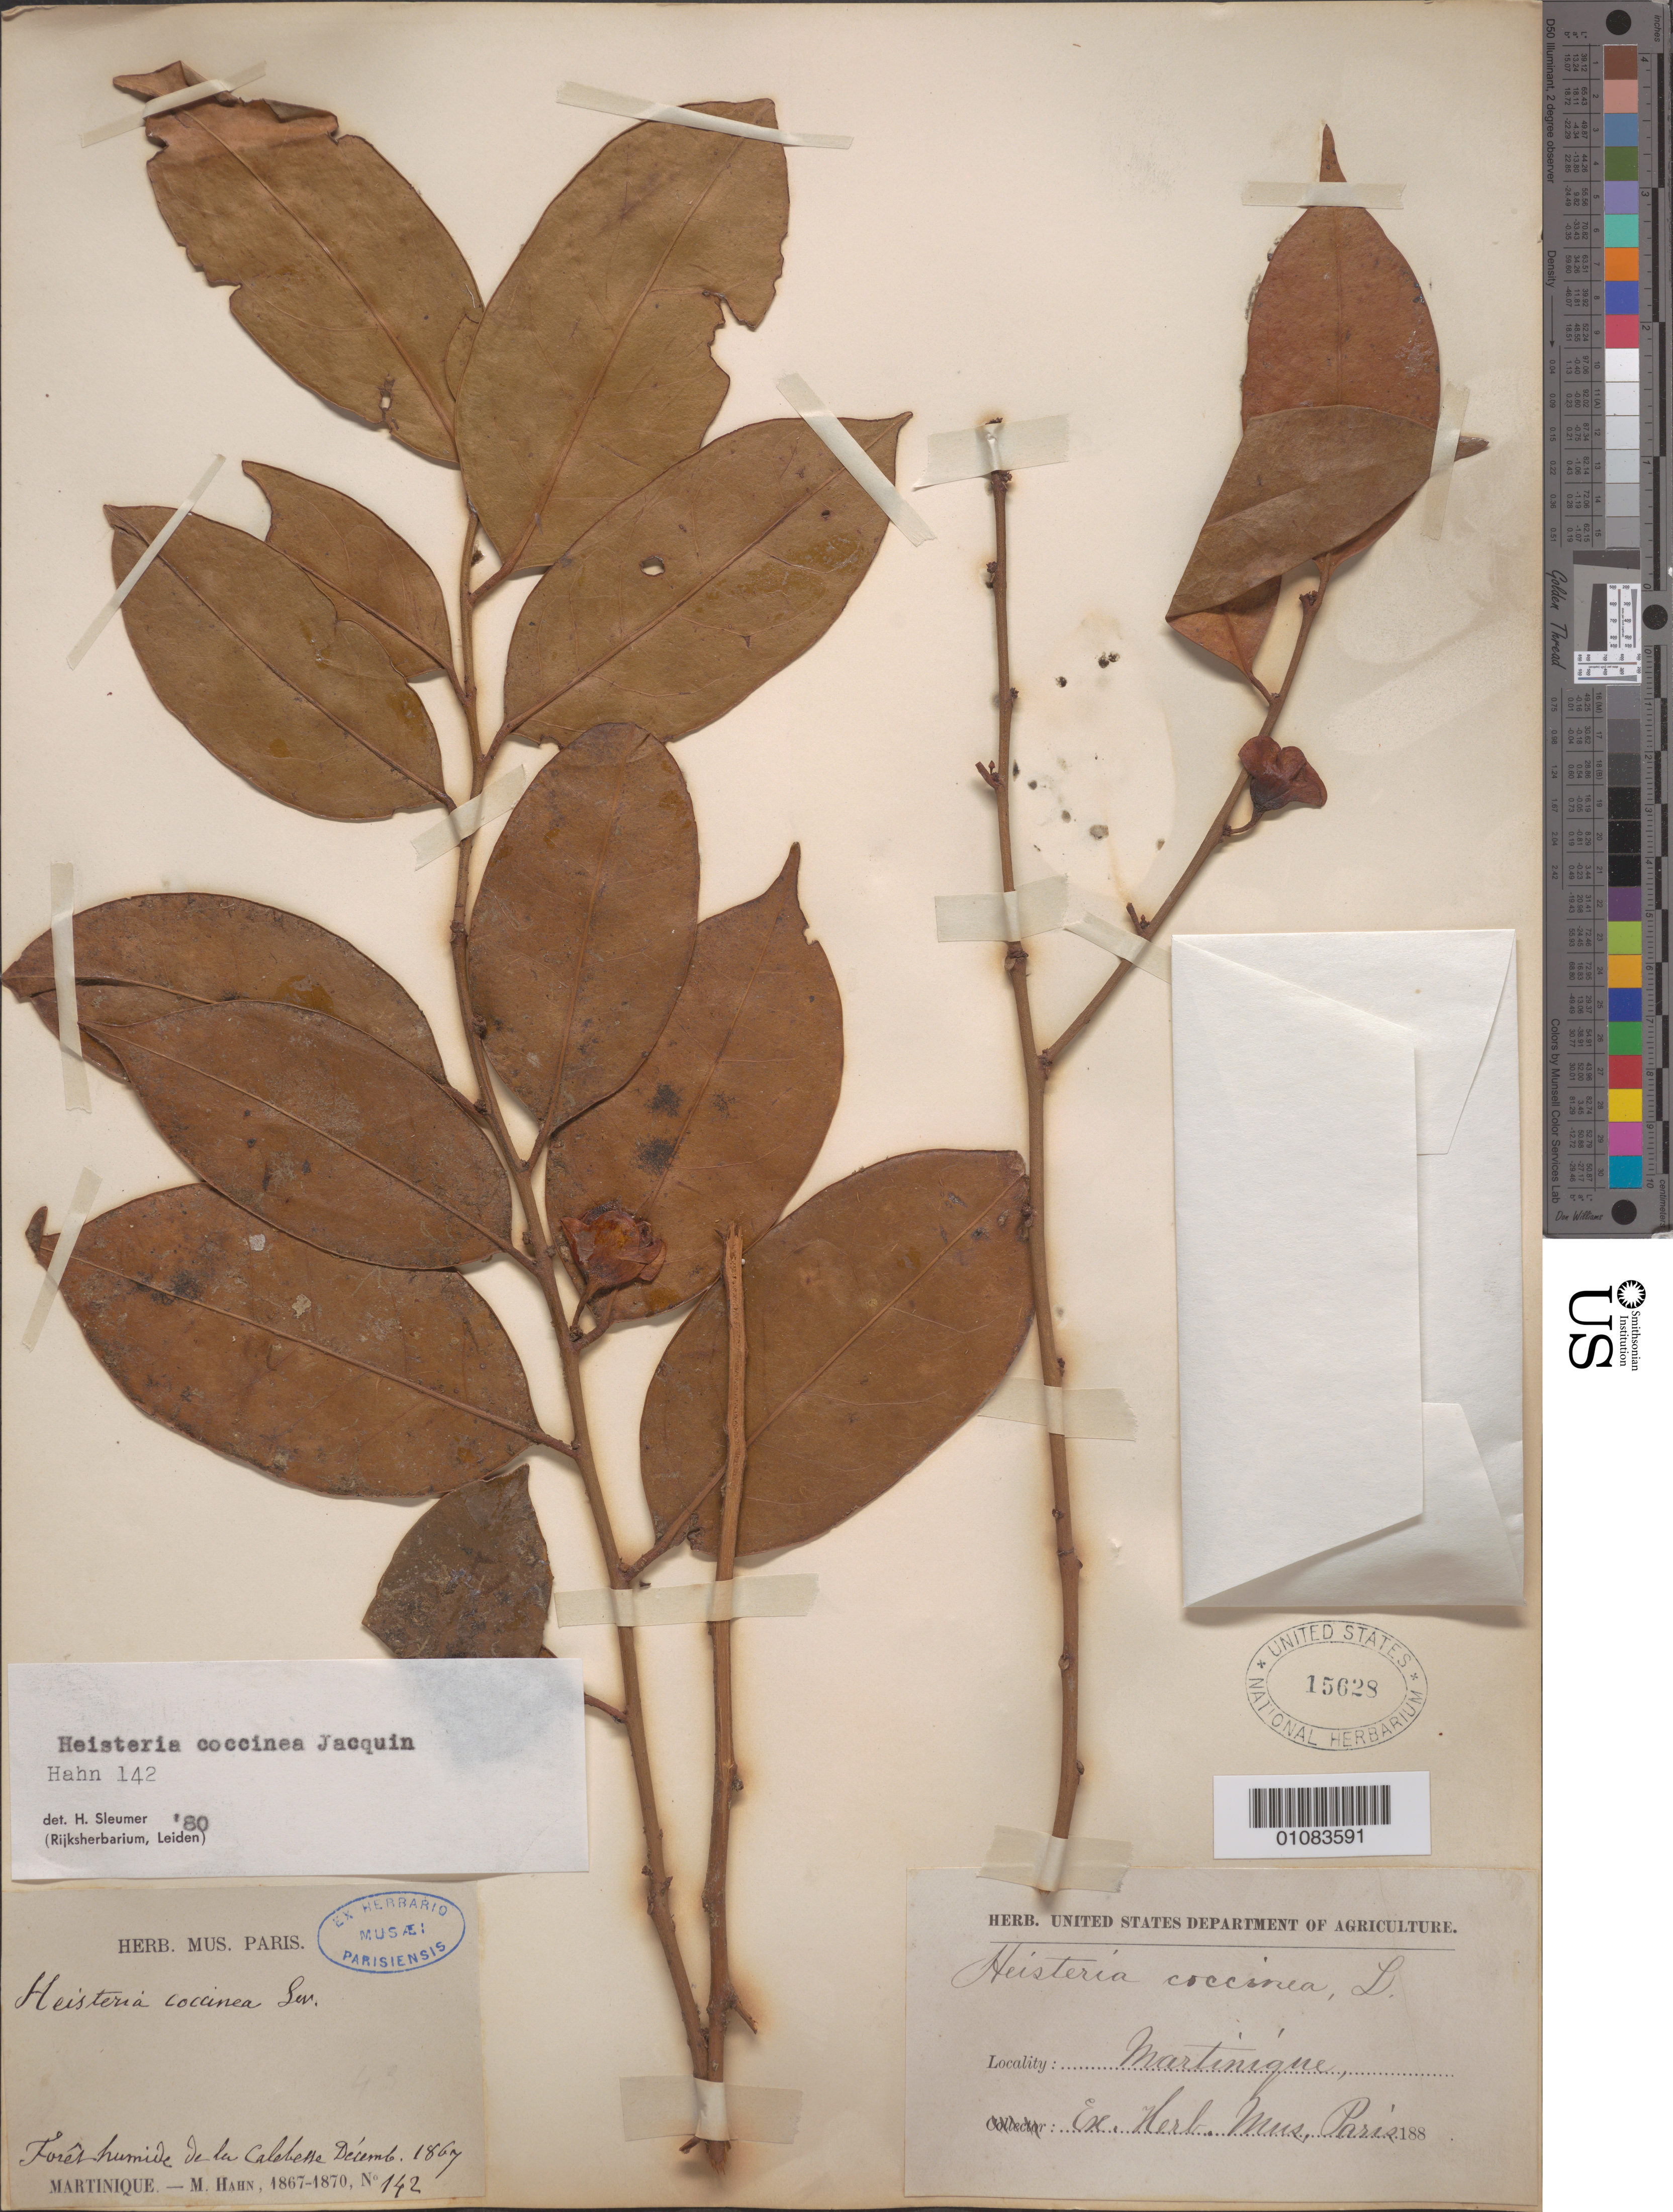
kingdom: Plantae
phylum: Tracheophyta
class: Magnoliopsida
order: Santalales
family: Erythropalaceae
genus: Heisteria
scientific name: Heisteria coccinea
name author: Jacq.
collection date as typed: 1880 to -- --- 1889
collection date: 1880/1889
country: Martinique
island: Martinique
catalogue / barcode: US 15628